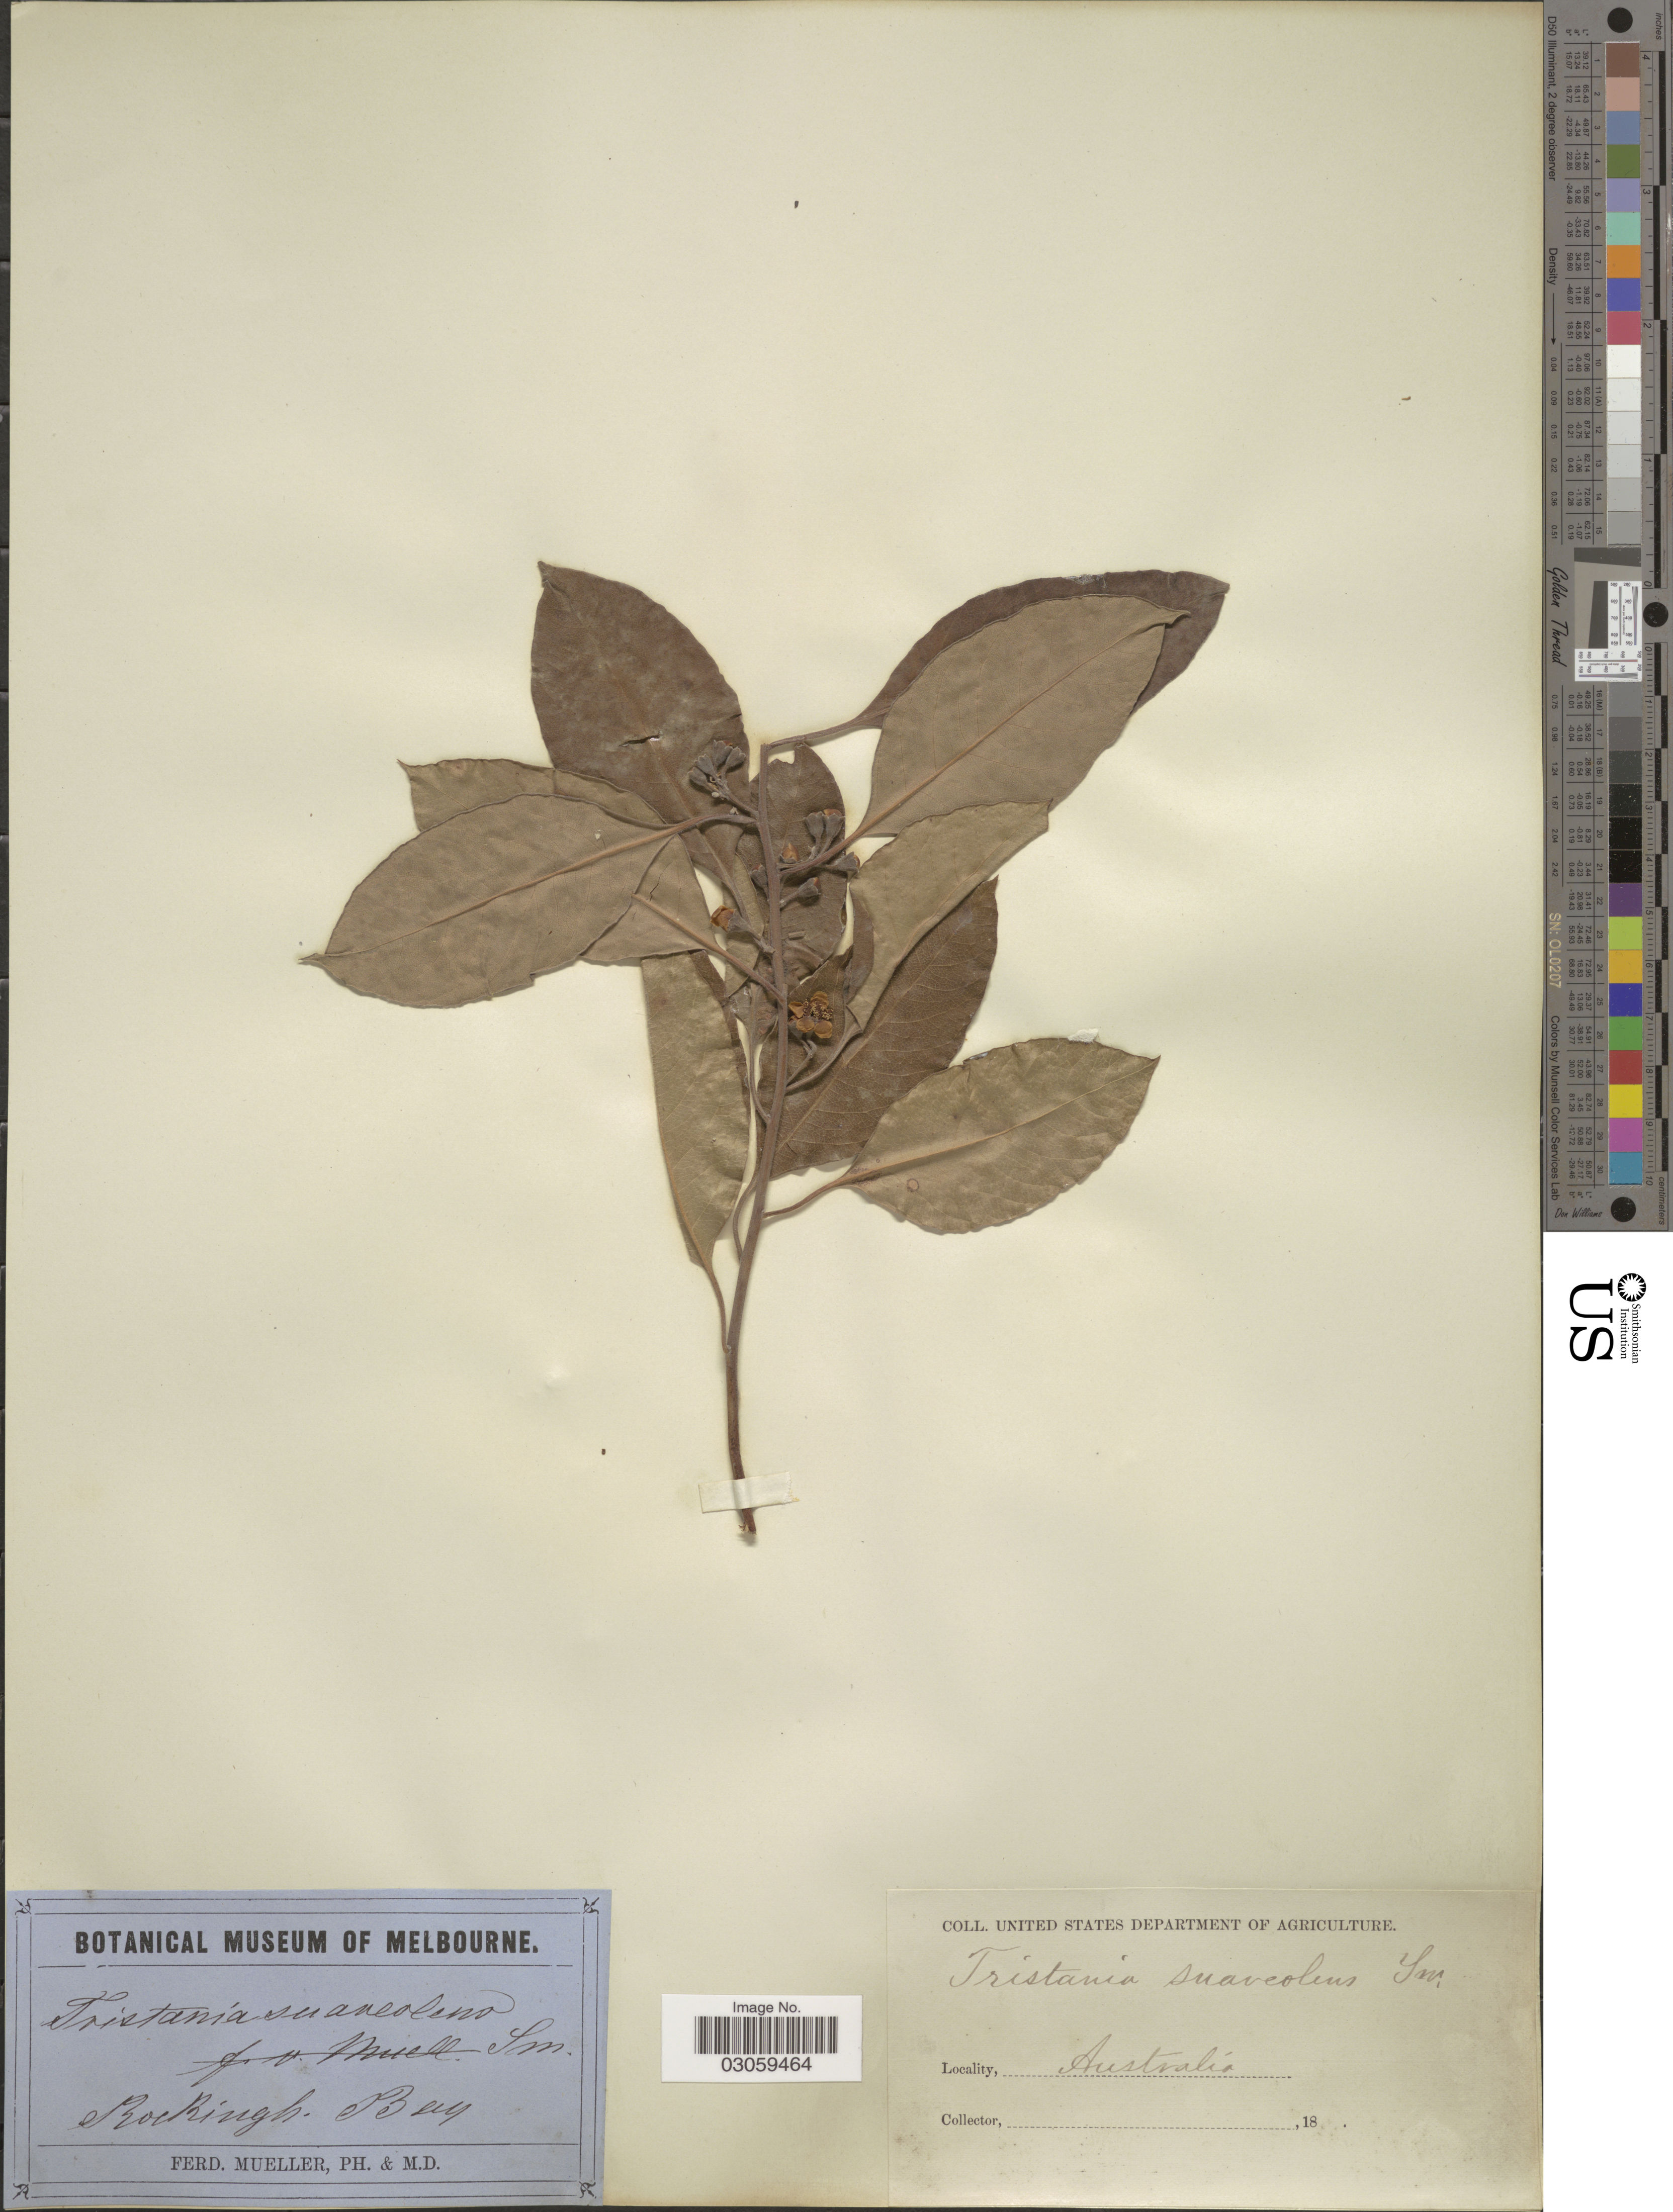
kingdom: Plantae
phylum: Tracheophyta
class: Magnoliopsida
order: Myrtales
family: Myrtaceae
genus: Lophostemon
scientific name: Lophostemon suaveolens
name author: (Sol. ex Gaertn.) P.G. Wilson & J. T. Waterh.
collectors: F. Mueller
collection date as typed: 18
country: Australia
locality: Rockingh. Bay.